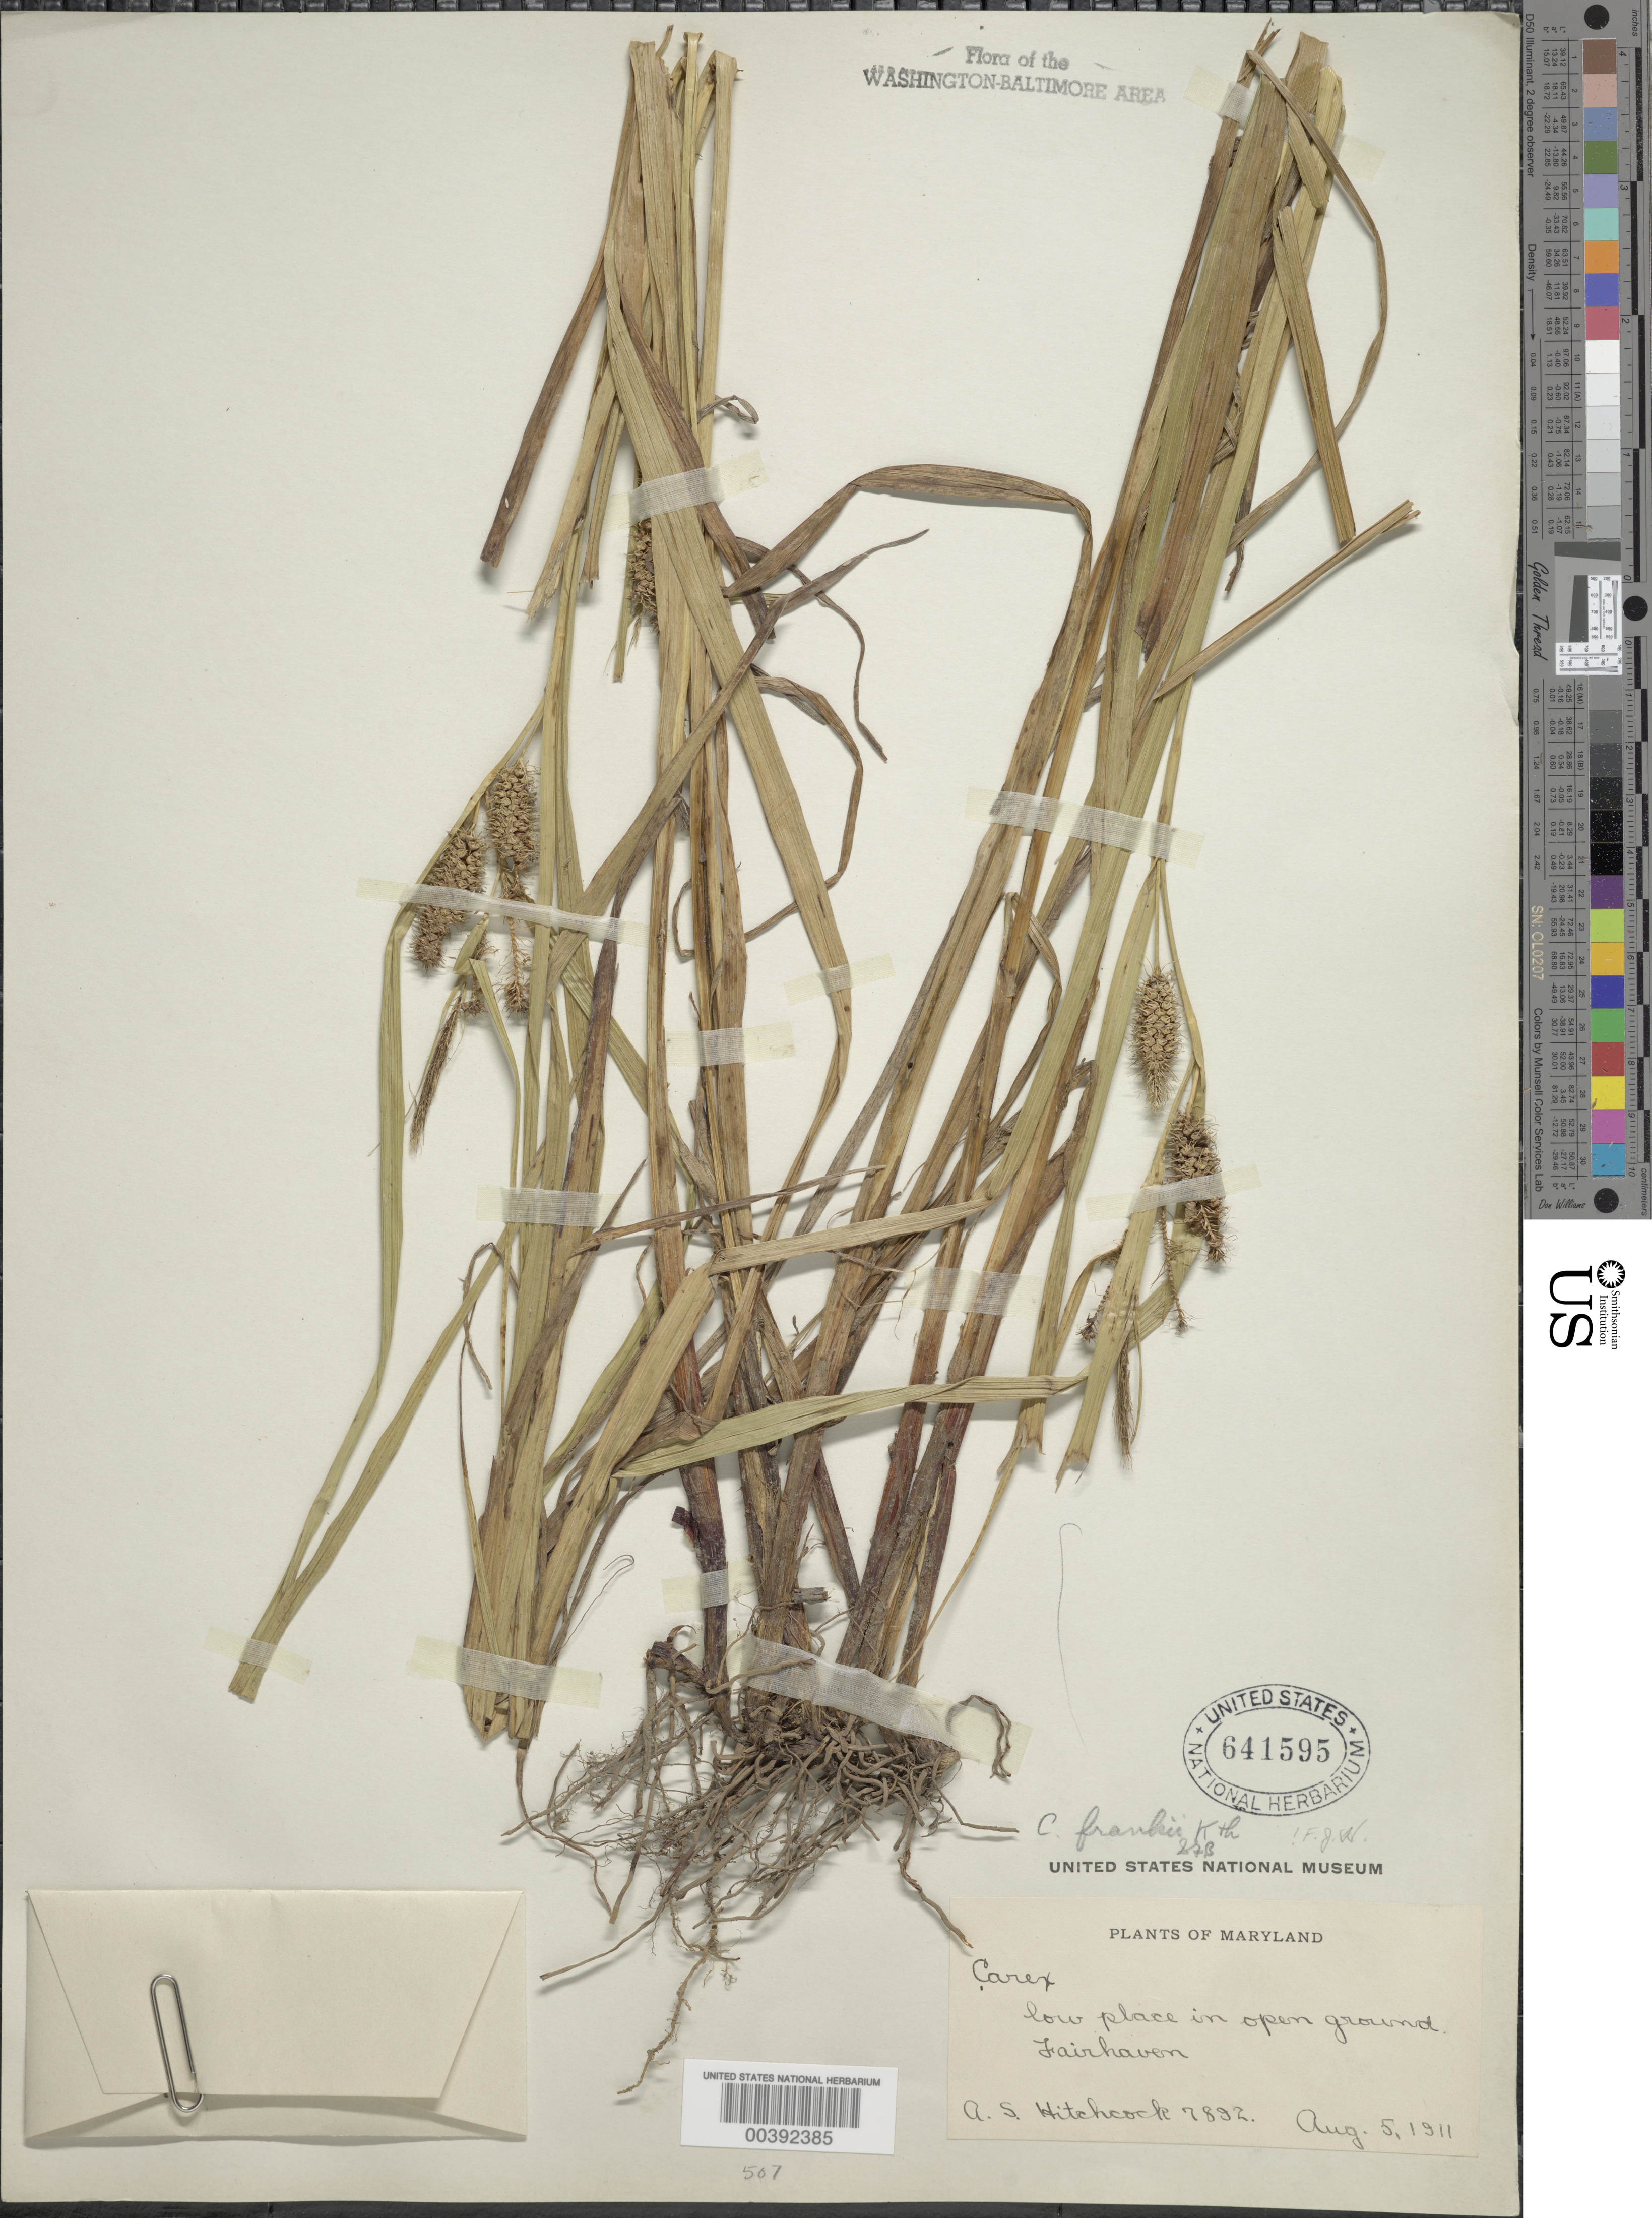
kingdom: Plantae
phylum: Tracheophyta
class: Liliopsida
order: Poales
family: Cyperaceae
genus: Carex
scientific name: Carex frankii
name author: Kunth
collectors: A. S. Hitchcock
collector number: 7892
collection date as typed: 05 Aug 1911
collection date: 1911-08-05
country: United States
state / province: Maryland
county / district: Anne Arundel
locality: Fairhaven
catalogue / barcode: US 641595